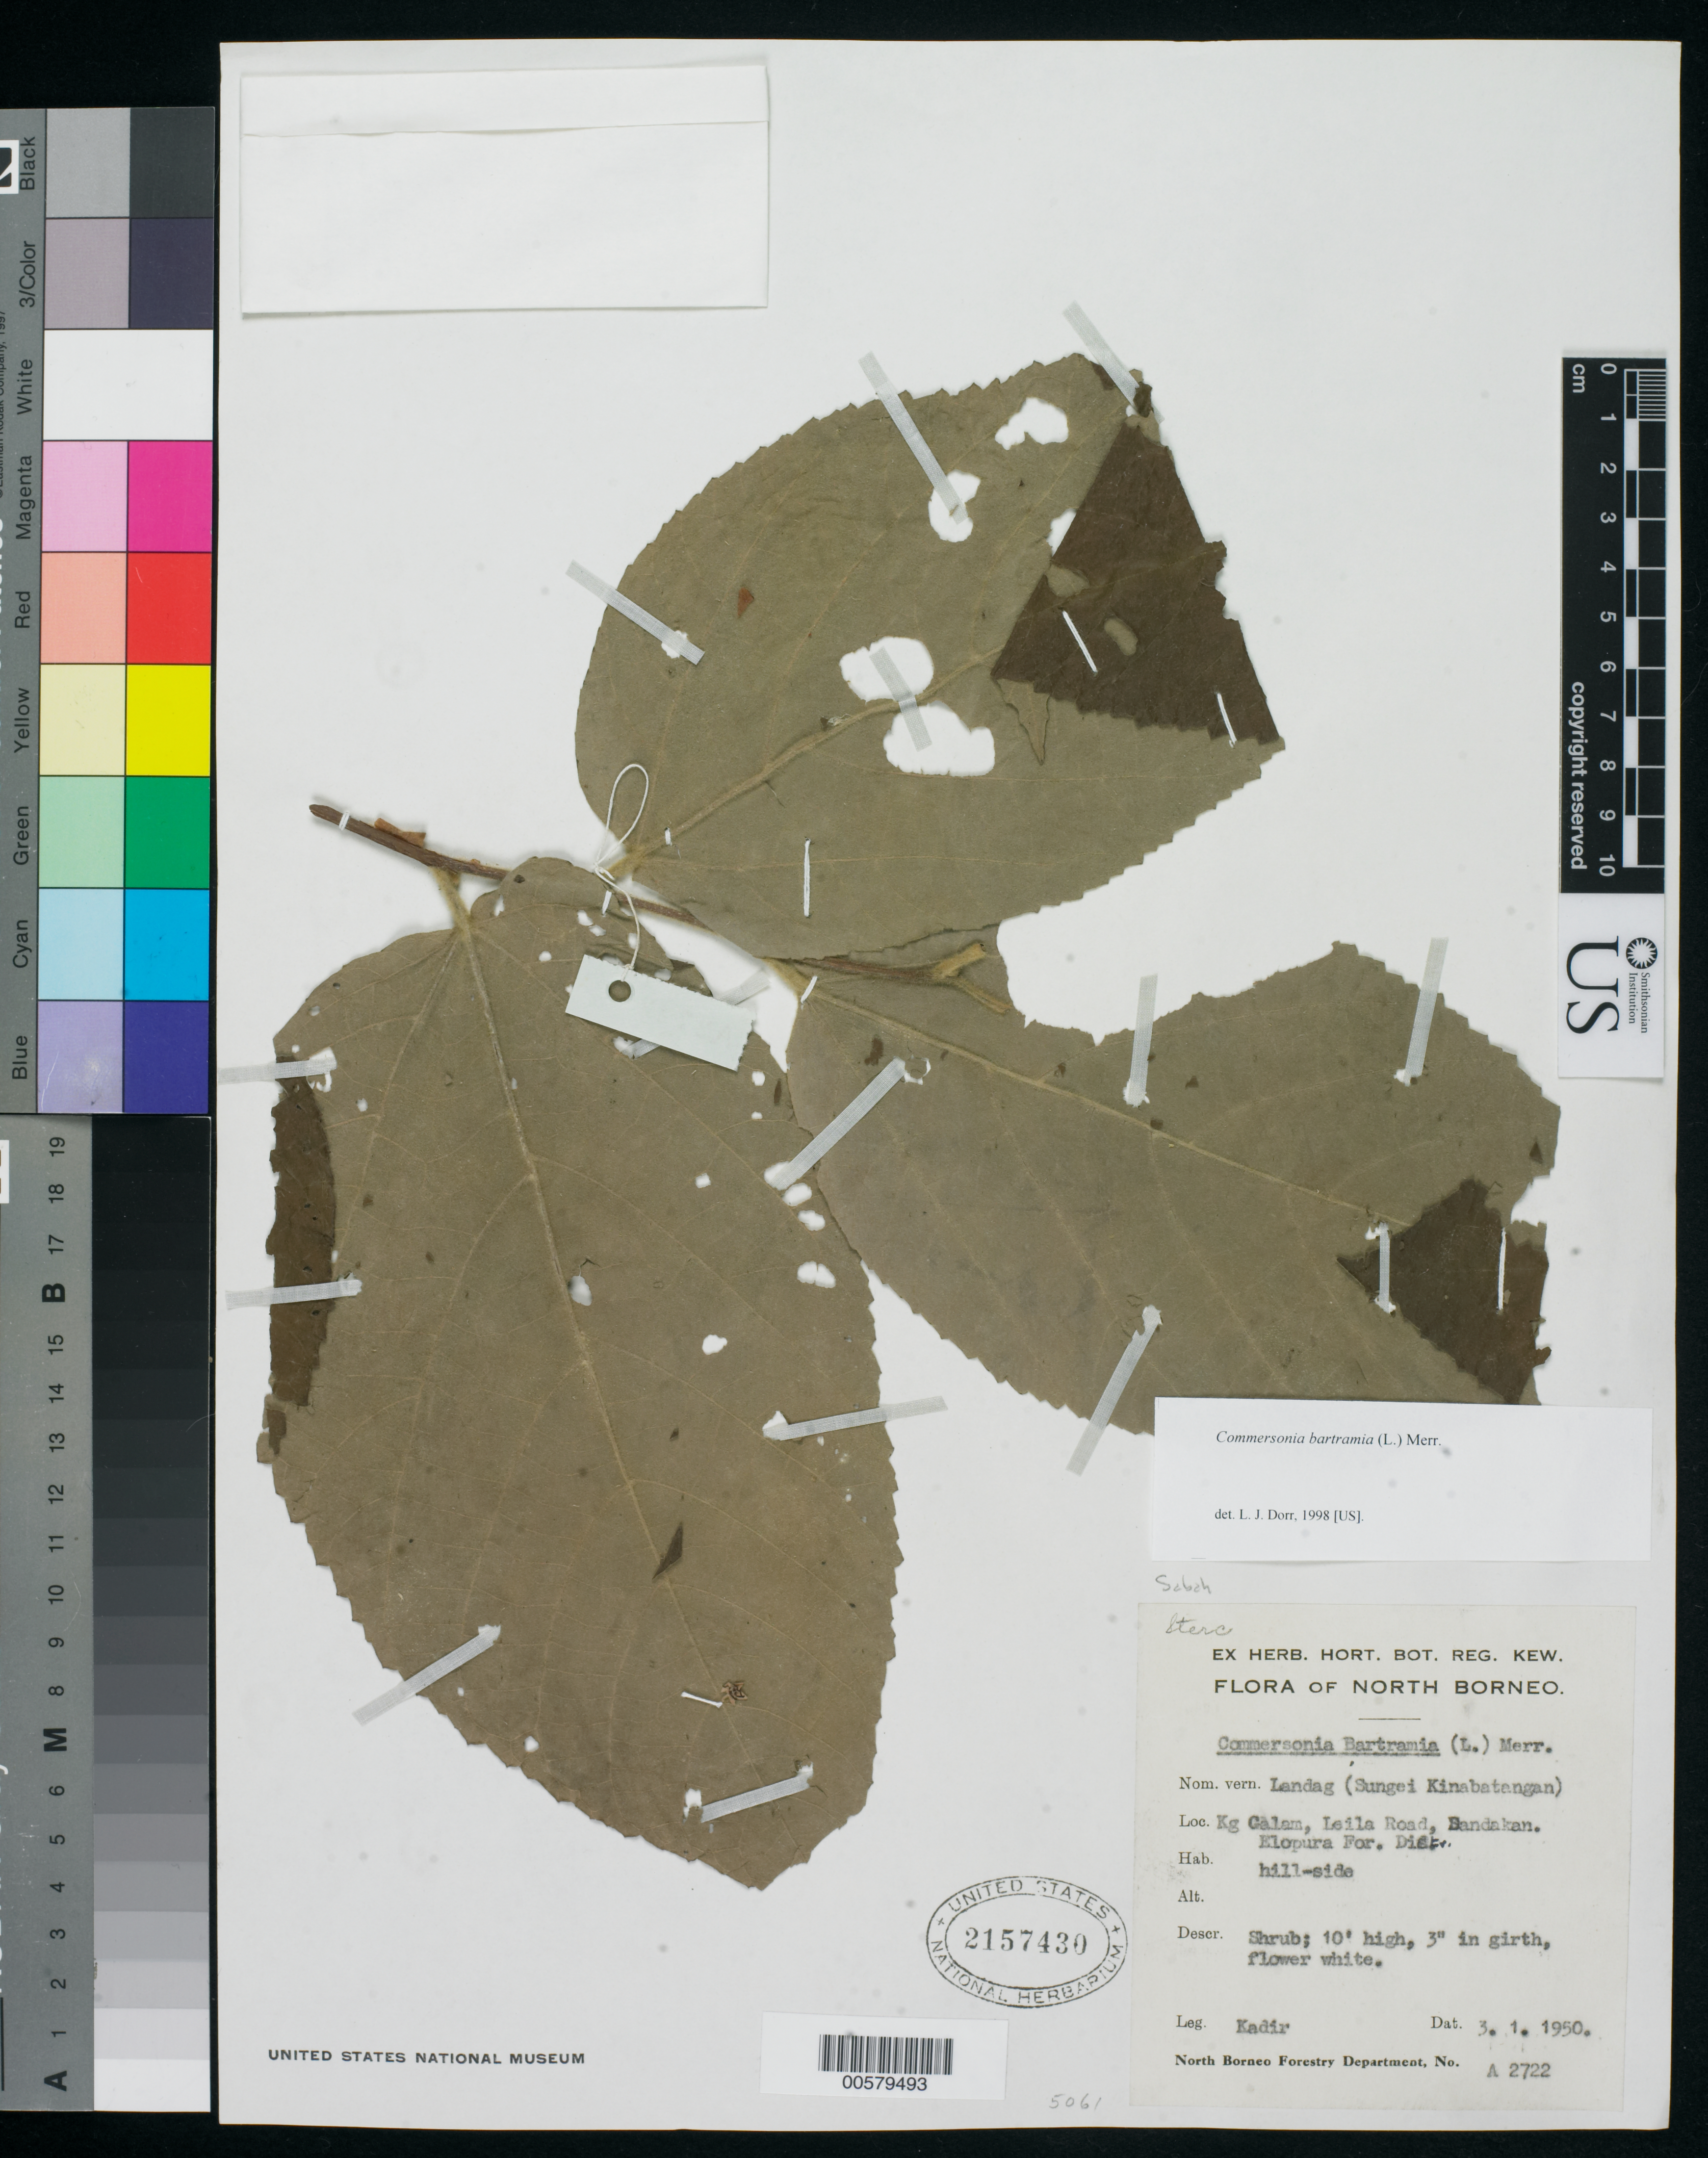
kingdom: Plantae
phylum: Tracheophyta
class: Magnoliopsida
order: Malvales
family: Malvaceae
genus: Commersonia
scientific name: Commersonia bartramia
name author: (L.) Merr.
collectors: -. Kadir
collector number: A2722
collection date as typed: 03 001 1950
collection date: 1950-01-03 or 1950-03-01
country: Malaysia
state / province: Sabah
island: Borneo I.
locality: North Borneo, Kg Calam, Leila Road, Bandakan, Elopura For. Dist.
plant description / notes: Common name: Landag; Common name language: Sungei Kinabatangan; US, A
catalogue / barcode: US 2157430